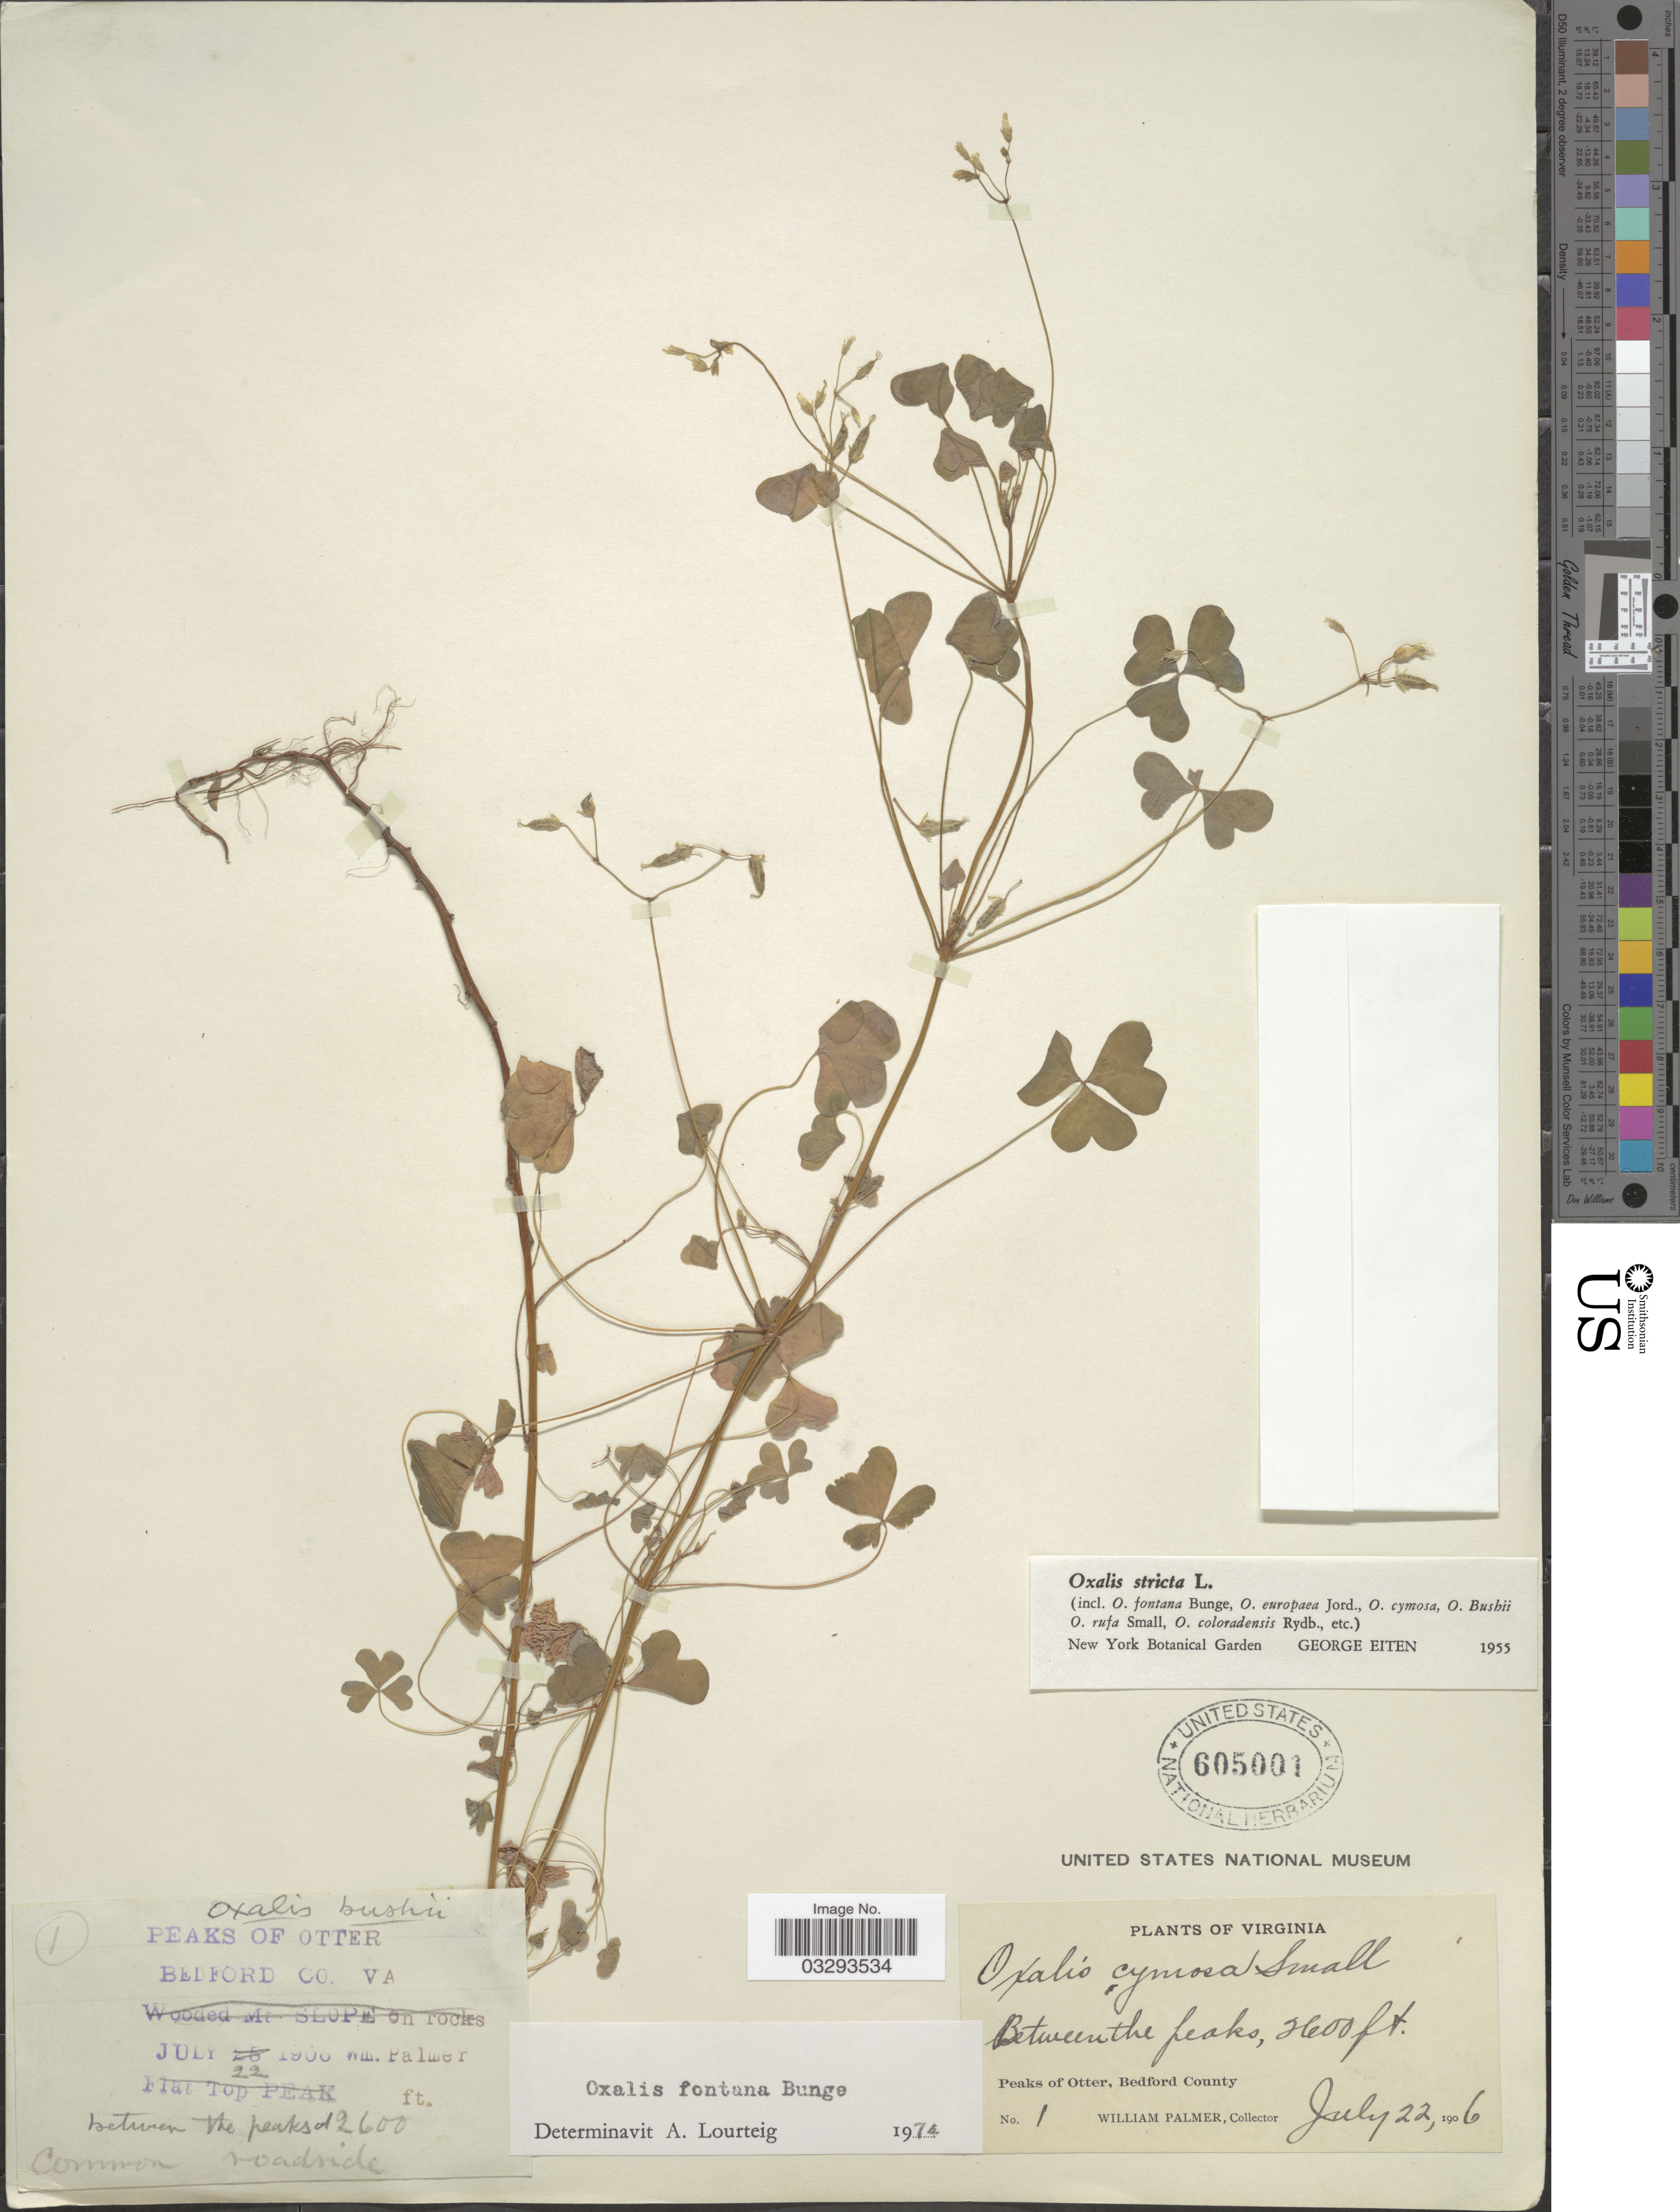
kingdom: Plantae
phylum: Tracheophyta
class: Magnoliopsida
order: Oxalidales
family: Oxalidaceae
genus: Oxalis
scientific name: Oxalis fontana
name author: Bunge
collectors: W. Palmer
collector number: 1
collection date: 1906-07-22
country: United States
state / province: Virginia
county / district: Bedford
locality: Between the peaks. Peaks of Otter, Bedford County.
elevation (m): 792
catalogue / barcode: US 605001